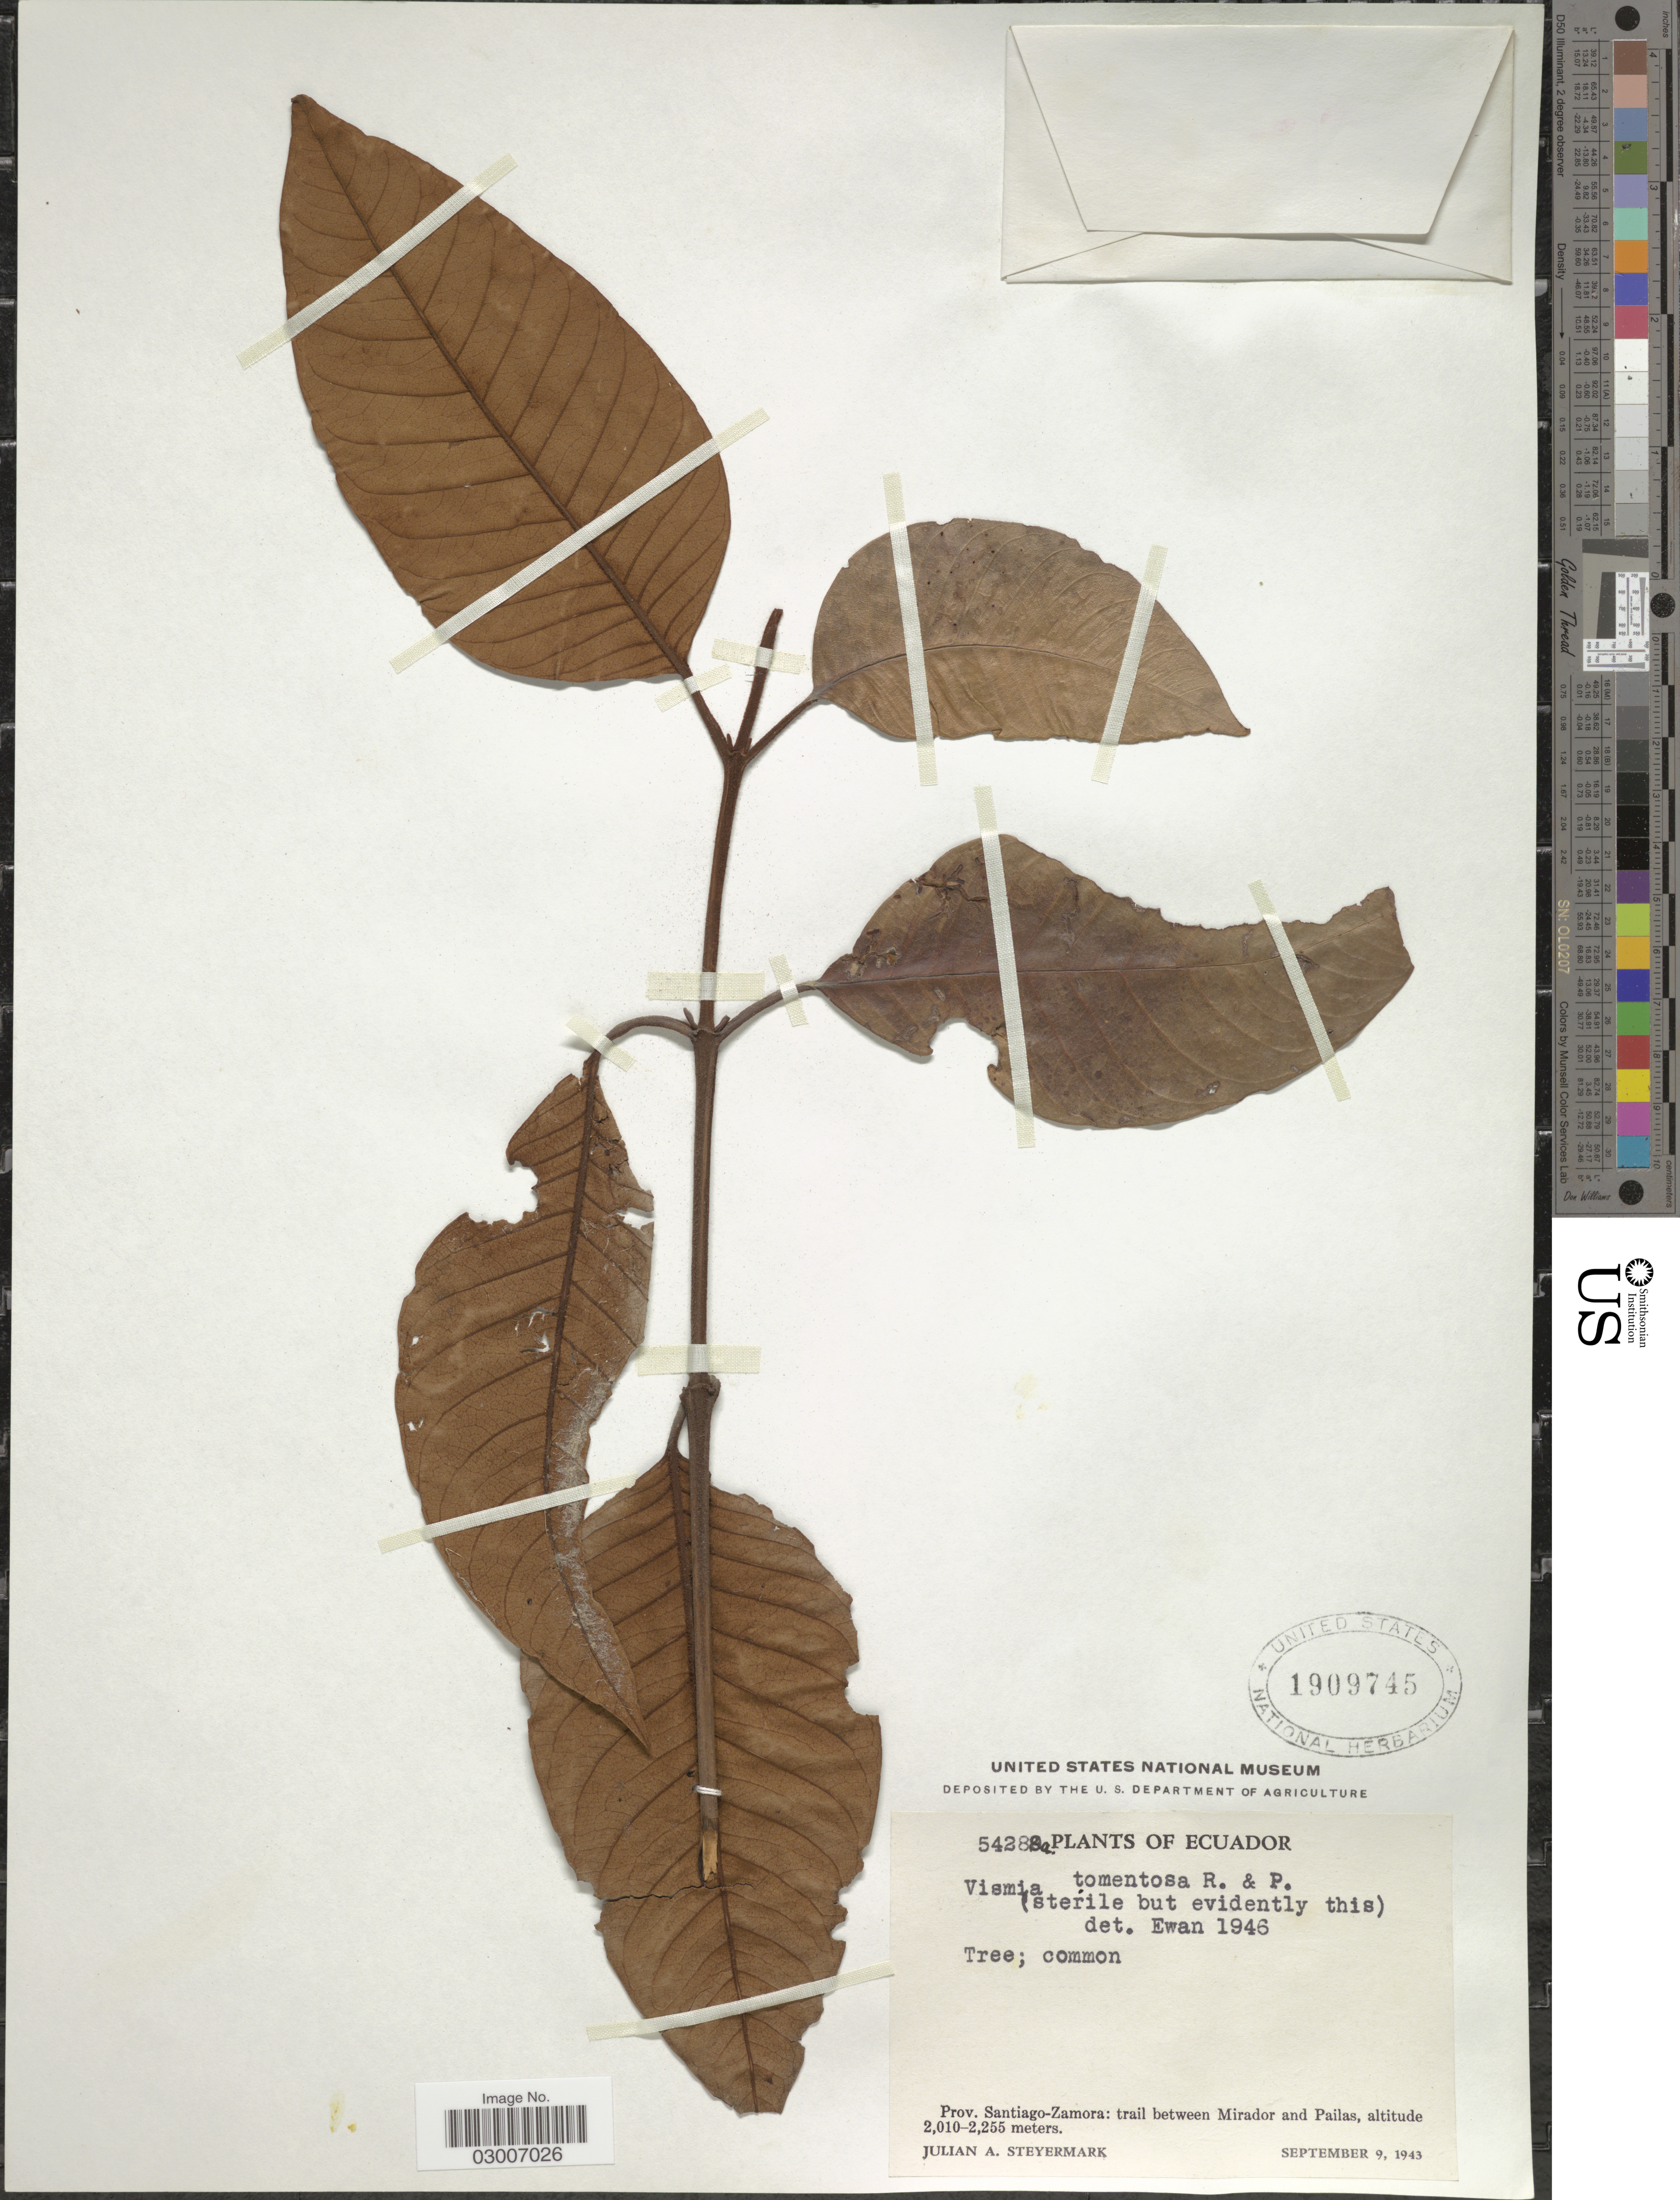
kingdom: Plantae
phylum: Tracheophyta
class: Magnoliopsida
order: Malpighiales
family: Hypericaceae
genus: Vismia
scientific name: Vismia tomentosa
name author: Ruiz & Pav.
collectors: J. Steyermark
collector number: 54288a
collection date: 1943-09-09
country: Ecuador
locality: Prov. Santiago-Zamora: trail between Mirador and Pailas.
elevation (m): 2010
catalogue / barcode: US 1909745